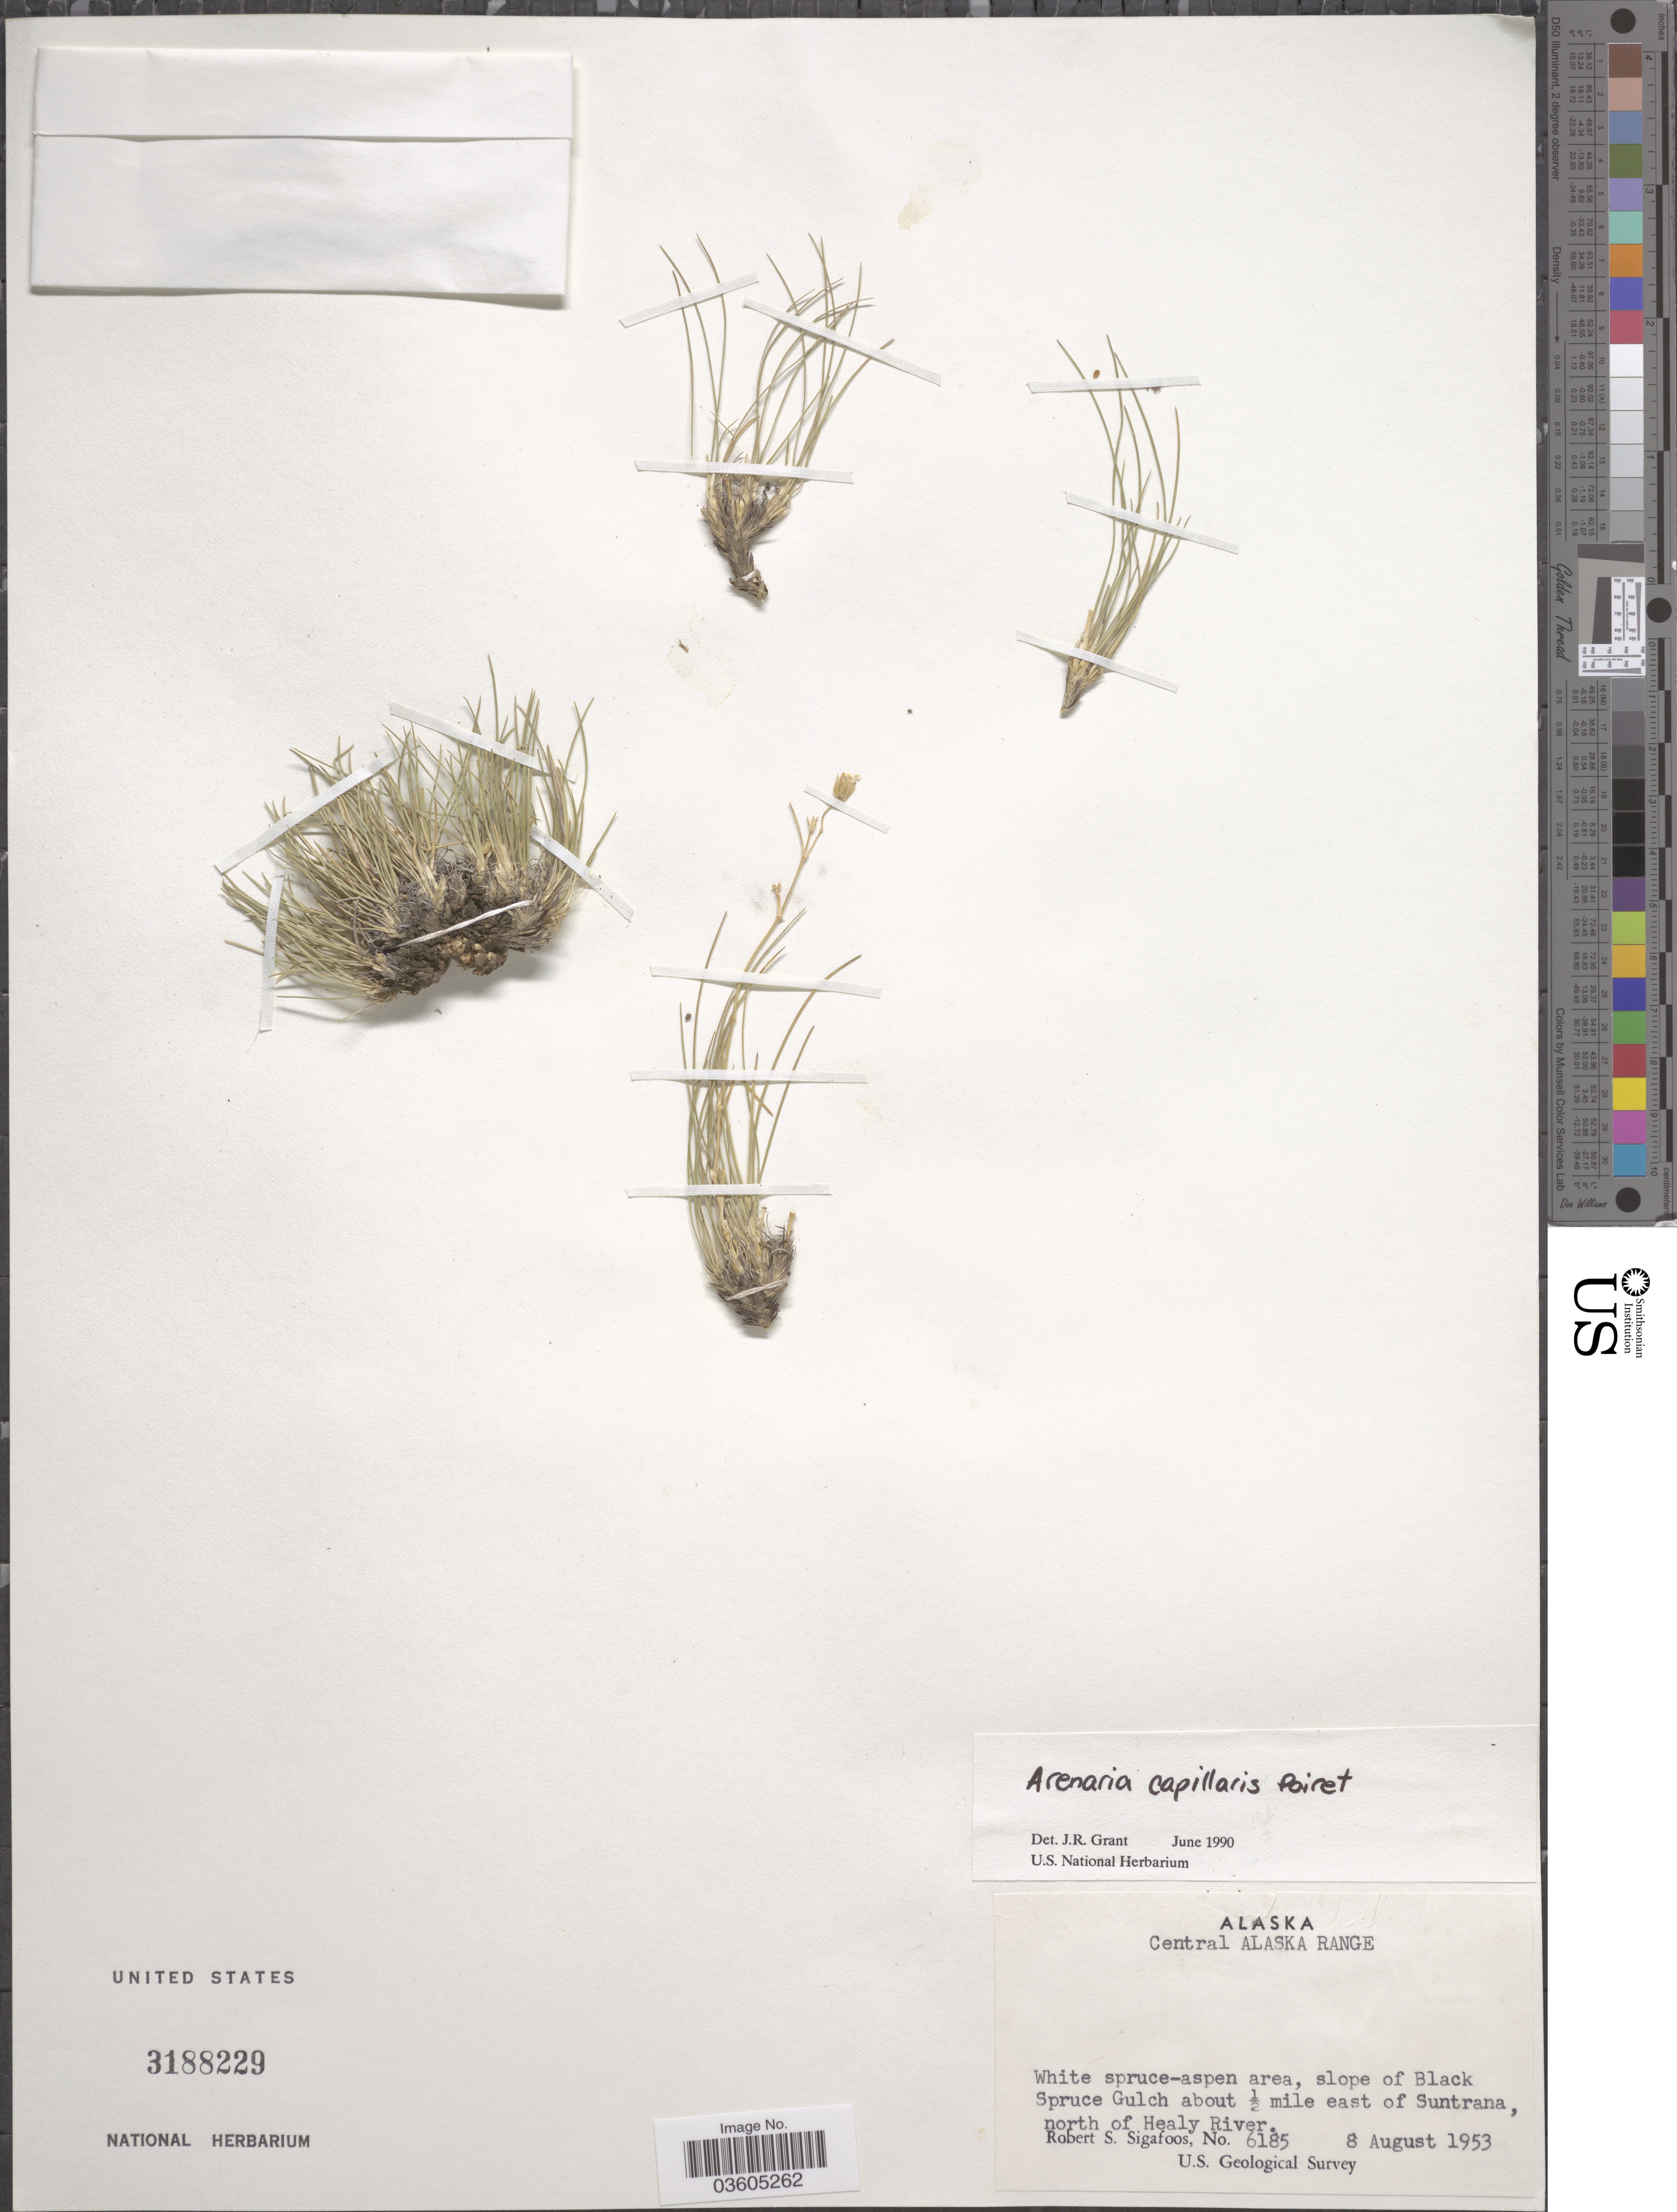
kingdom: Plantae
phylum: Tracheophyta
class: Magnoliopsida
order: Caryophyllales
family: Caryophyllaceae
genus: Eremogone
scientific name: Eremogone capillaris var. capillaris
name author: (Poir.) Fenzl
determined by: Strong, Mark T., (BOT), Smithsonian Institution - National Museum of Natural History (UNITED STATES)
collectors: R. Sigafoos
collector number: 6185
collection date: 1953-08-08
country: United States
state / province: Alaska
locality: Central Alaska Range. White spruce-aspen area, slope of Black Spruch Gulch about ½ mile east of Suntrana, north of Healy River.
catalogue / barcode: US 3188229